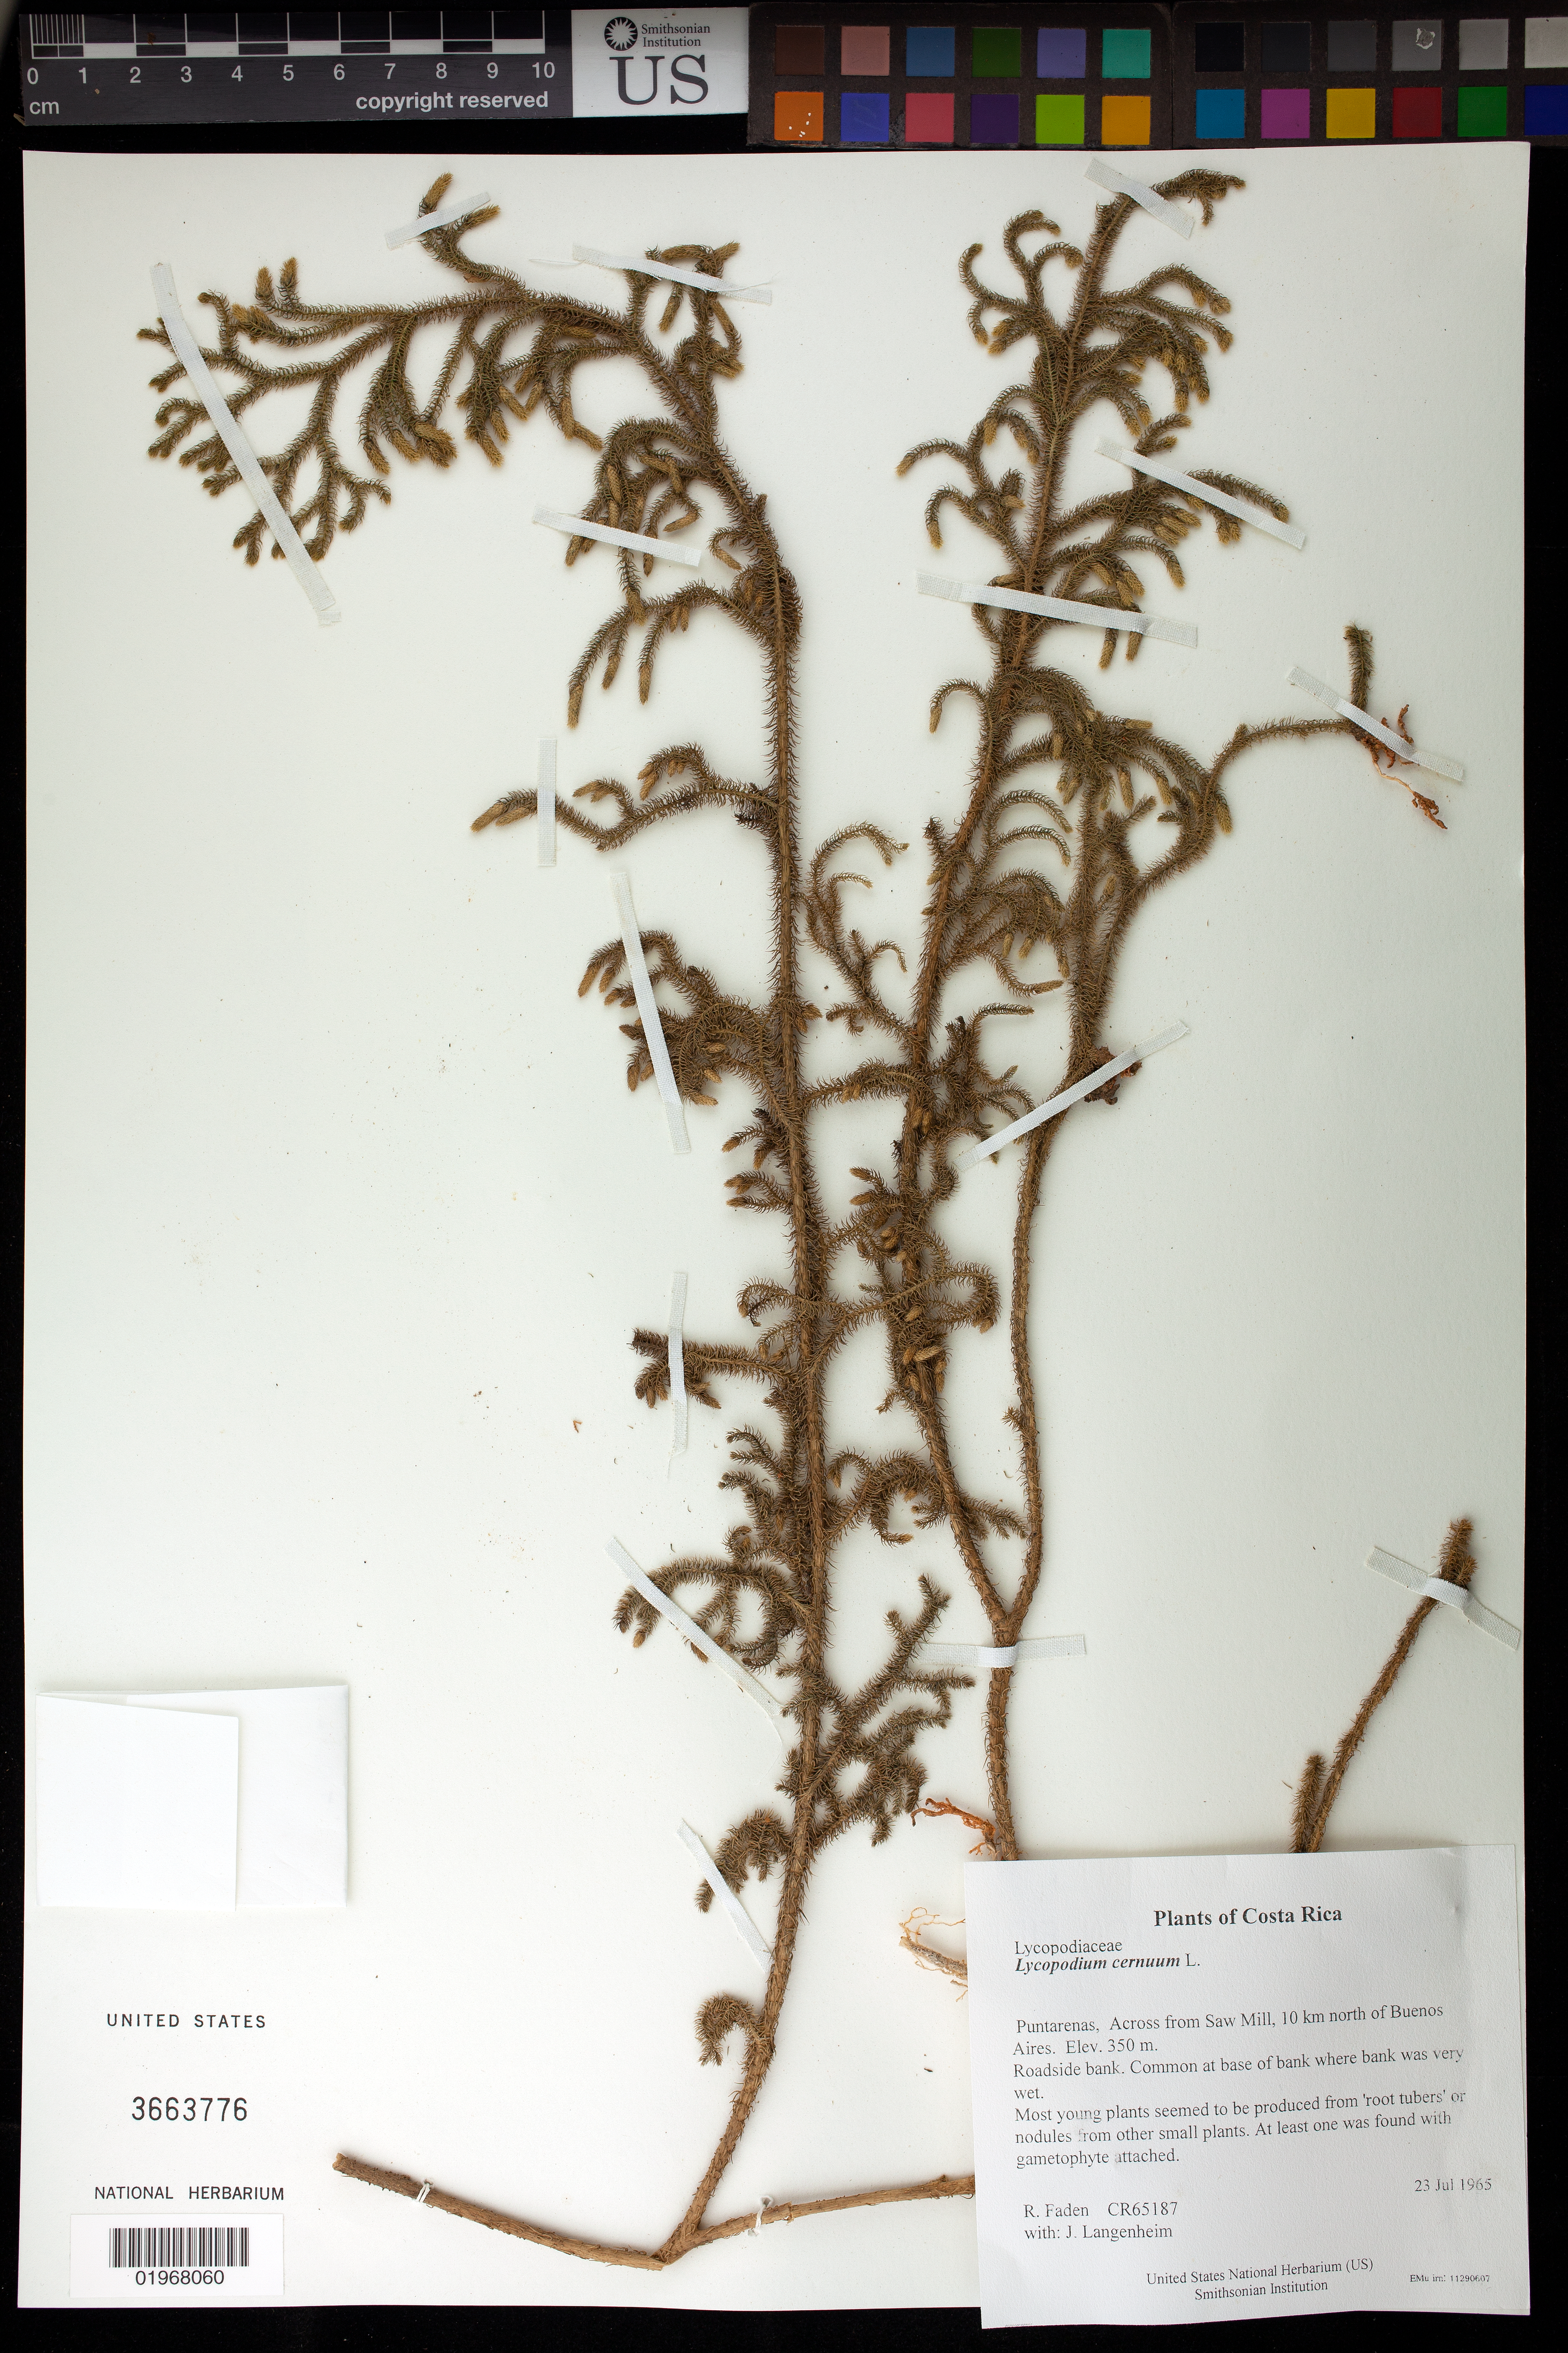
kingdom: Plantae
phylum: Tracheophyta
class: Lycopodiopsida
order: Lycopodiales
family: Lycopodiaceae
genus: Palhinhaea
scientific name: Palhinhaea cernua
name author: (L.) Vasc. & Franco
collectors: R. B. Faden & J. Langenheim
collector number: CR65187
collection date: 1965-07-23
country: Costa Rica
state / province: Puntarenas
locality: Across from Saw Mill, 10 km north of Buenos Aires.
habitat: Roadside bank. Common at base of bank where bank was very wet.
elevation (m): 350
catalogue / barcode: US 3663776